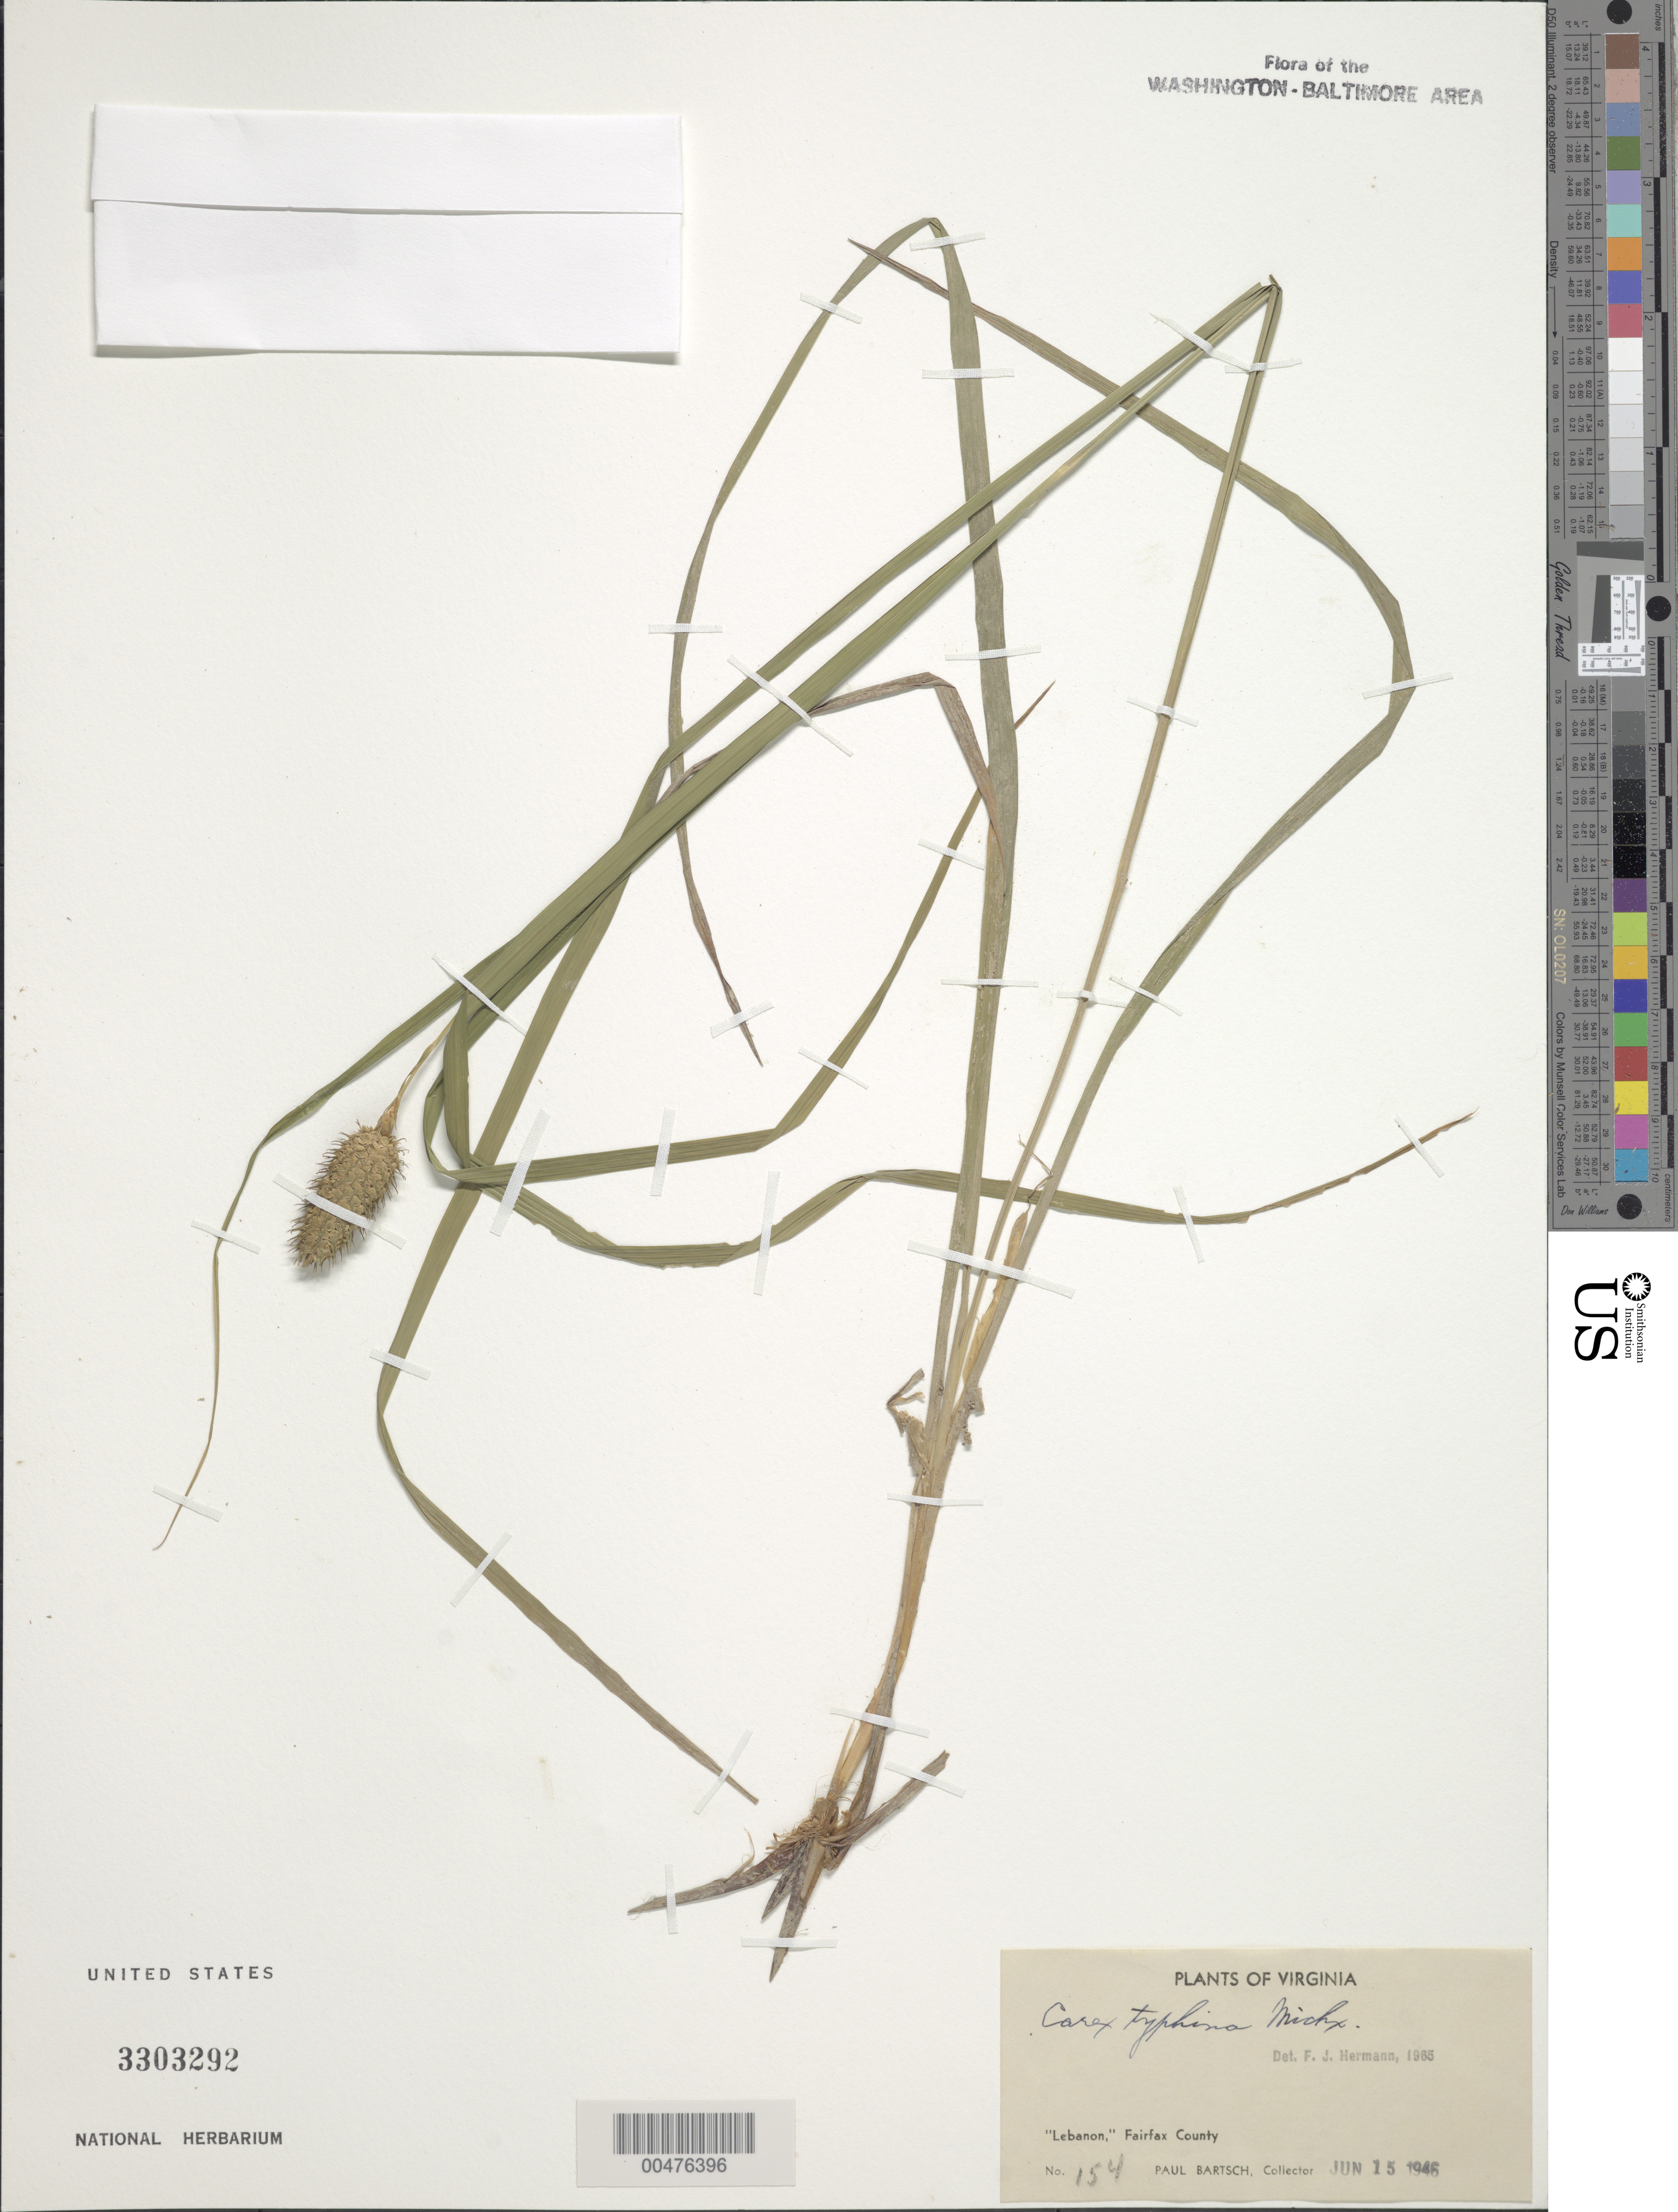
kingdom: Plantae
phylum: Tracheophyta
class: Liliopsida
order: Poales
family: Cyperaceae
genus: Carex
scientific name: Carex typhina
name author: Michx.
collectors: P. Bartsch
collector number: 154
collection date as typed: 15 Jun 1946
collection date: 1946-06-15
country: United States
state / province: Virginia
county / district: Fairfax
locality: Lebanon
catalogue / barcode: US 3303292